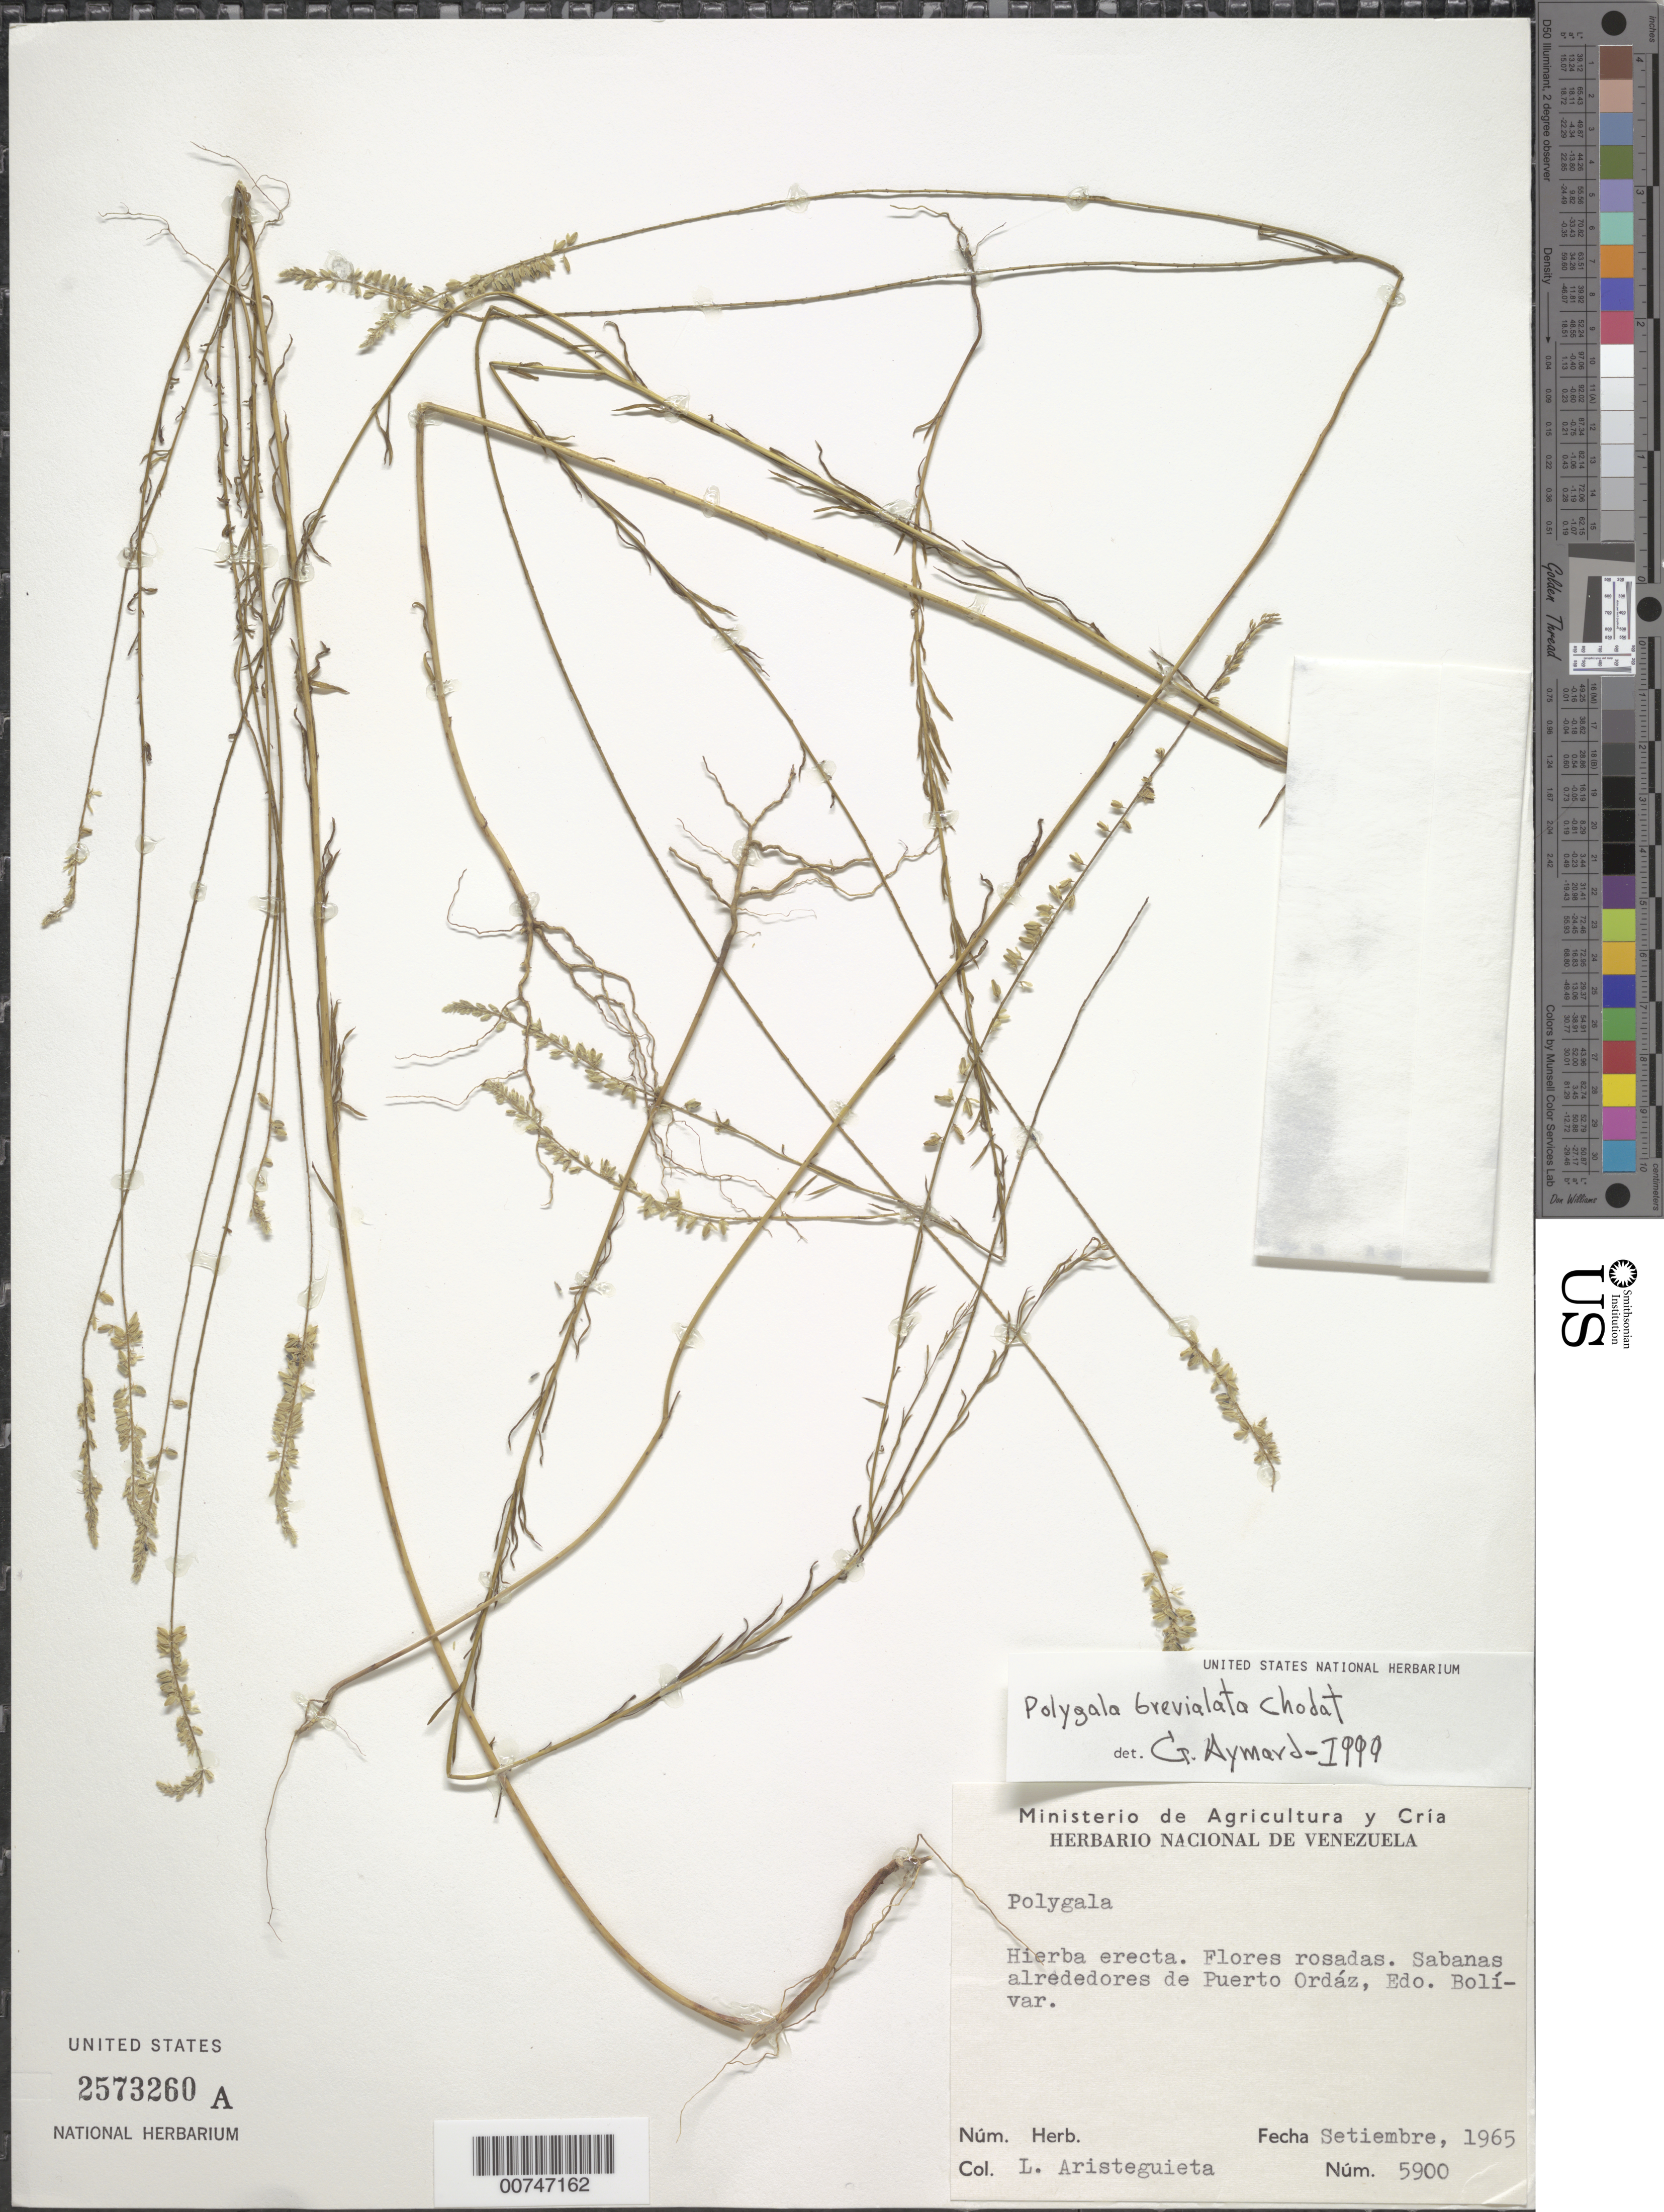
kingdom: Plantae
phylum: Tracheophyta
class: Magnoliopsida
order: Fabales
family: Polygalaceae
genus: Polygala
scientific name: Polygala brevialata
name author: Chodat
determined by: Aymard C., G. A., (PORT), Univ. Nac. Exp. de los Llanos Ezequiel Zamora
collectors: L. Aristeguieta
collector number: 5900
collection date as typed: Sep-65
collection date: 1965-09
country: Venezuela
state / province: Bolívar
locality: Pto. Ordáz, Caroní R.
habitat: Savanna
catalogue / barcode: US 2573260A